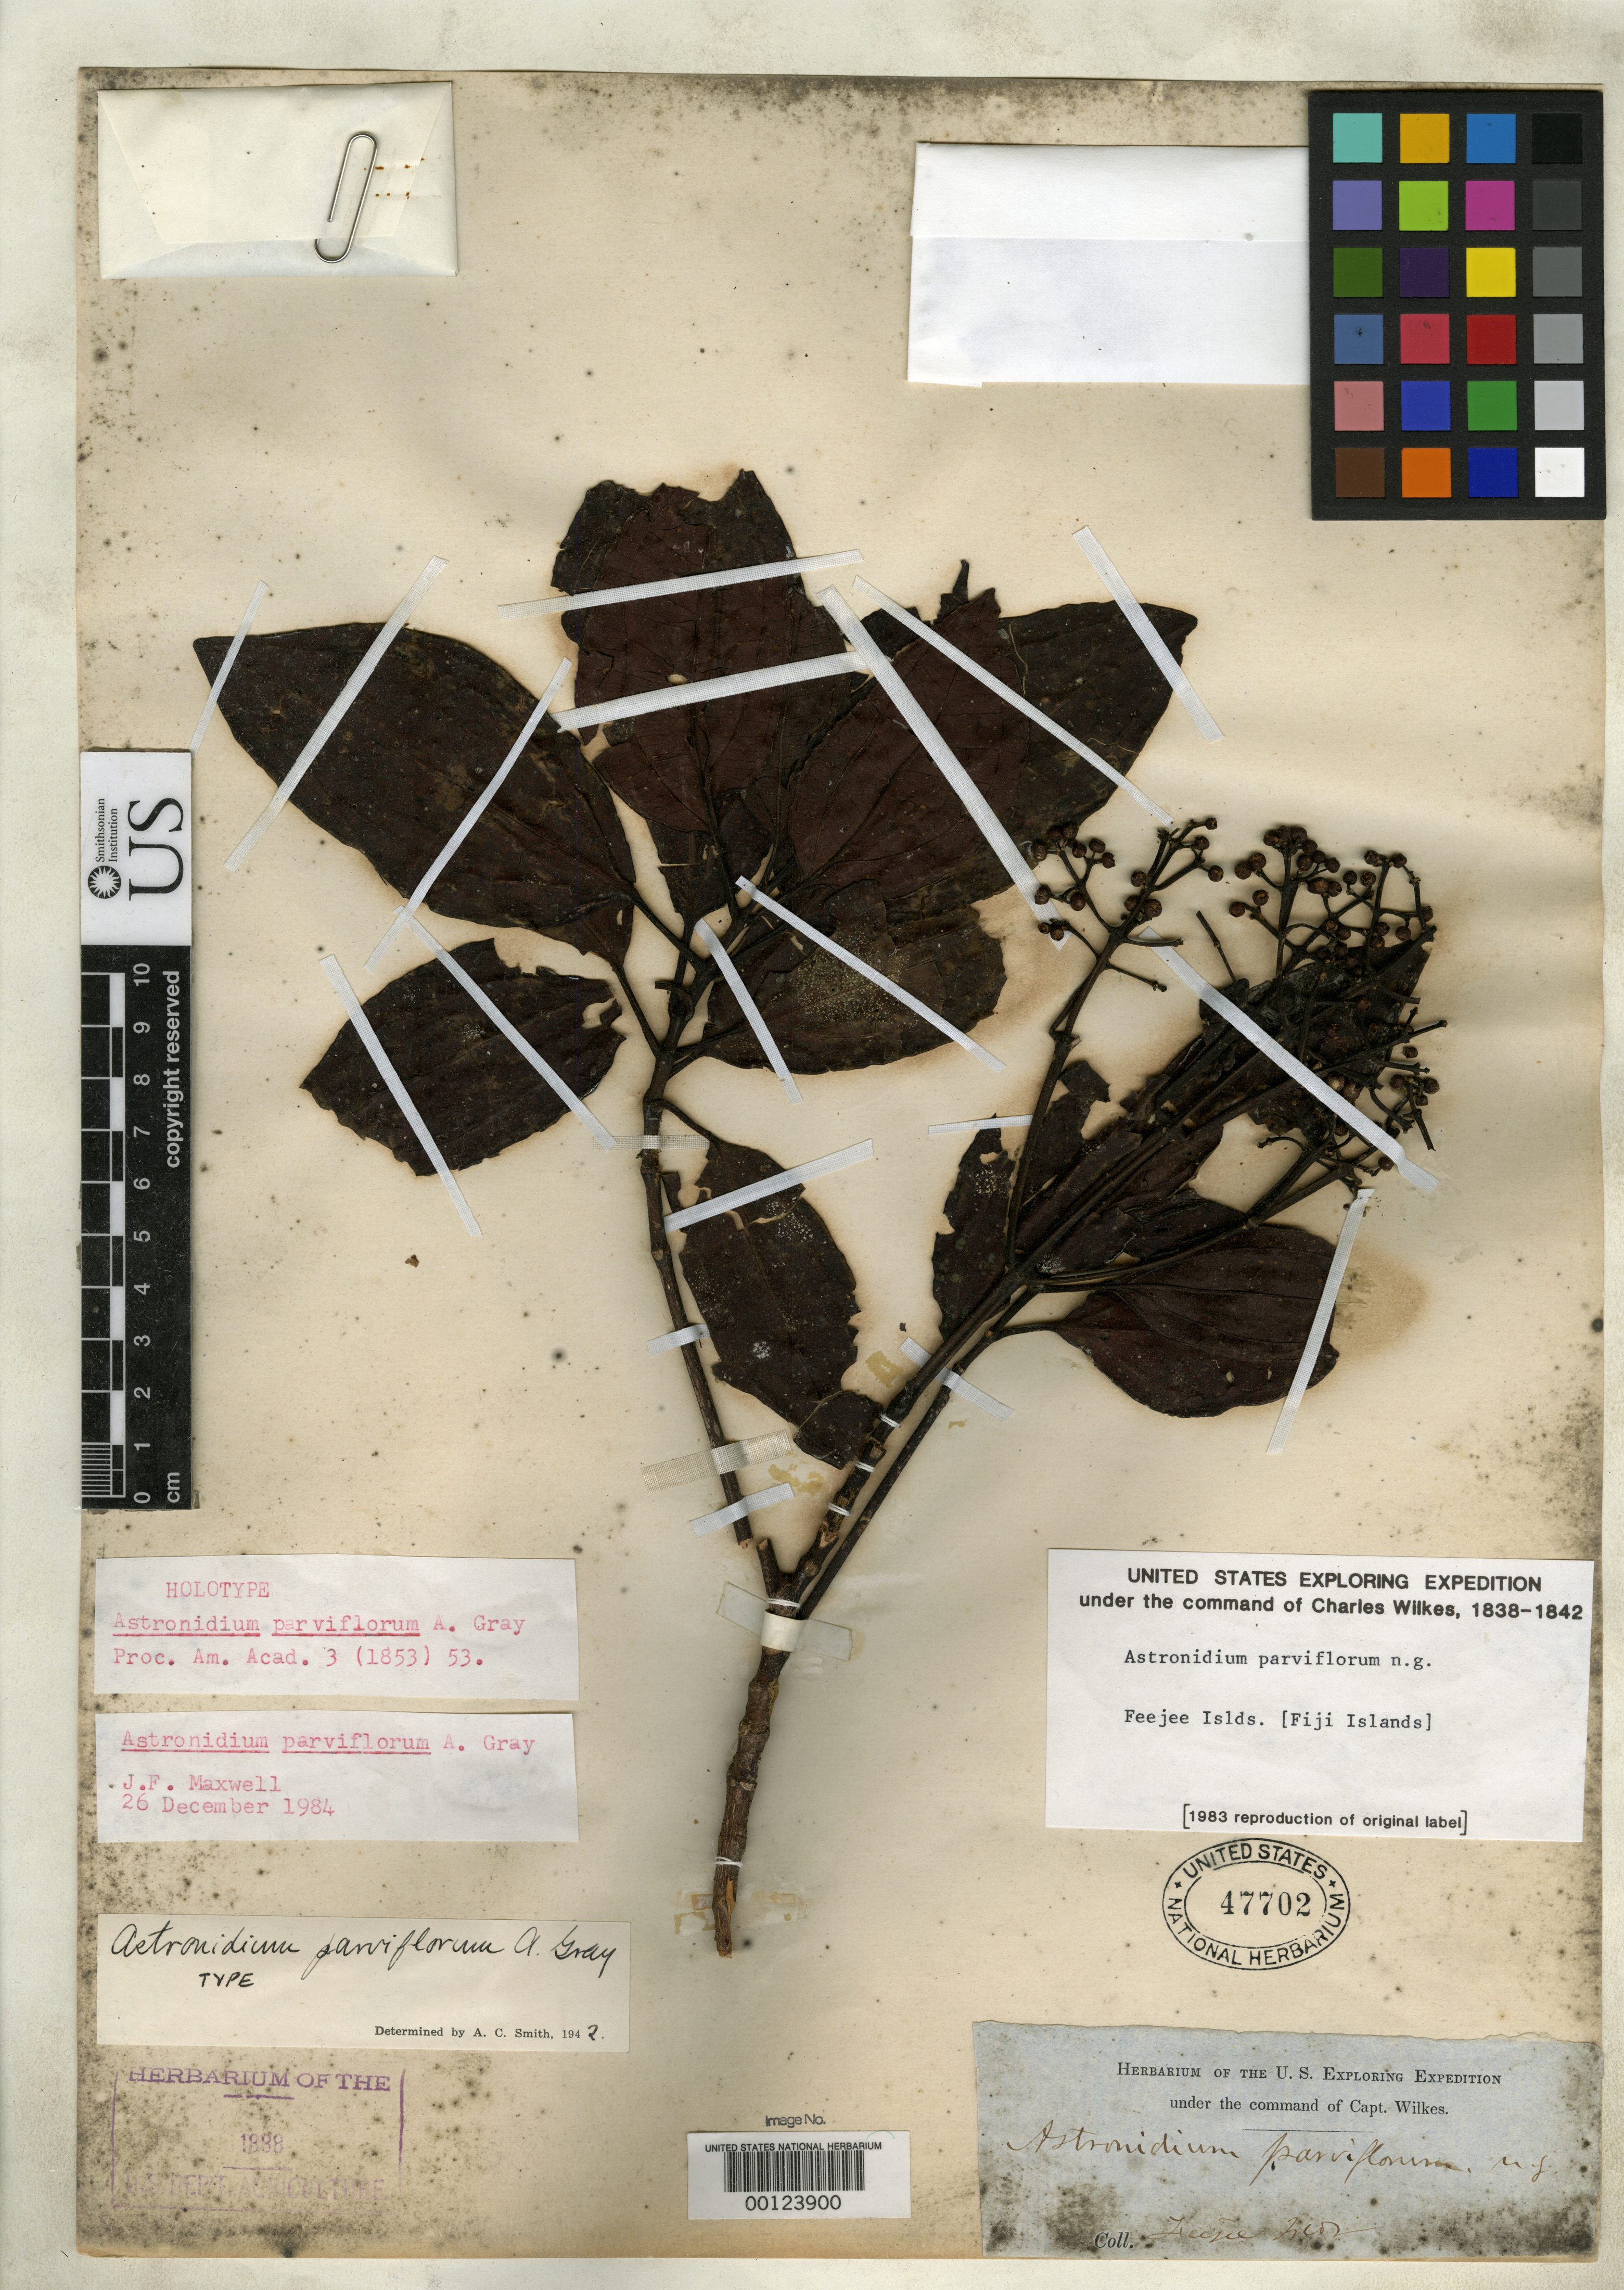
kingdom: Plantae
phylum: Tracheophyta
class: Magnoliopsida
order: Myrtales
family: Melastomataceae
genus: Astronidium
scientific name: Astronidium parviflorum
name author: A. Gray in Wilkes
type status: Holotype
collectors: Wilkes Explor. Exped.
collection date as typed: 1838 to -- --- 1842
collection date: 1838/1842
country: Fiji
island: Ovalau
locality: Ovalau & Ambuis.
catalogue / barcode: US 47702